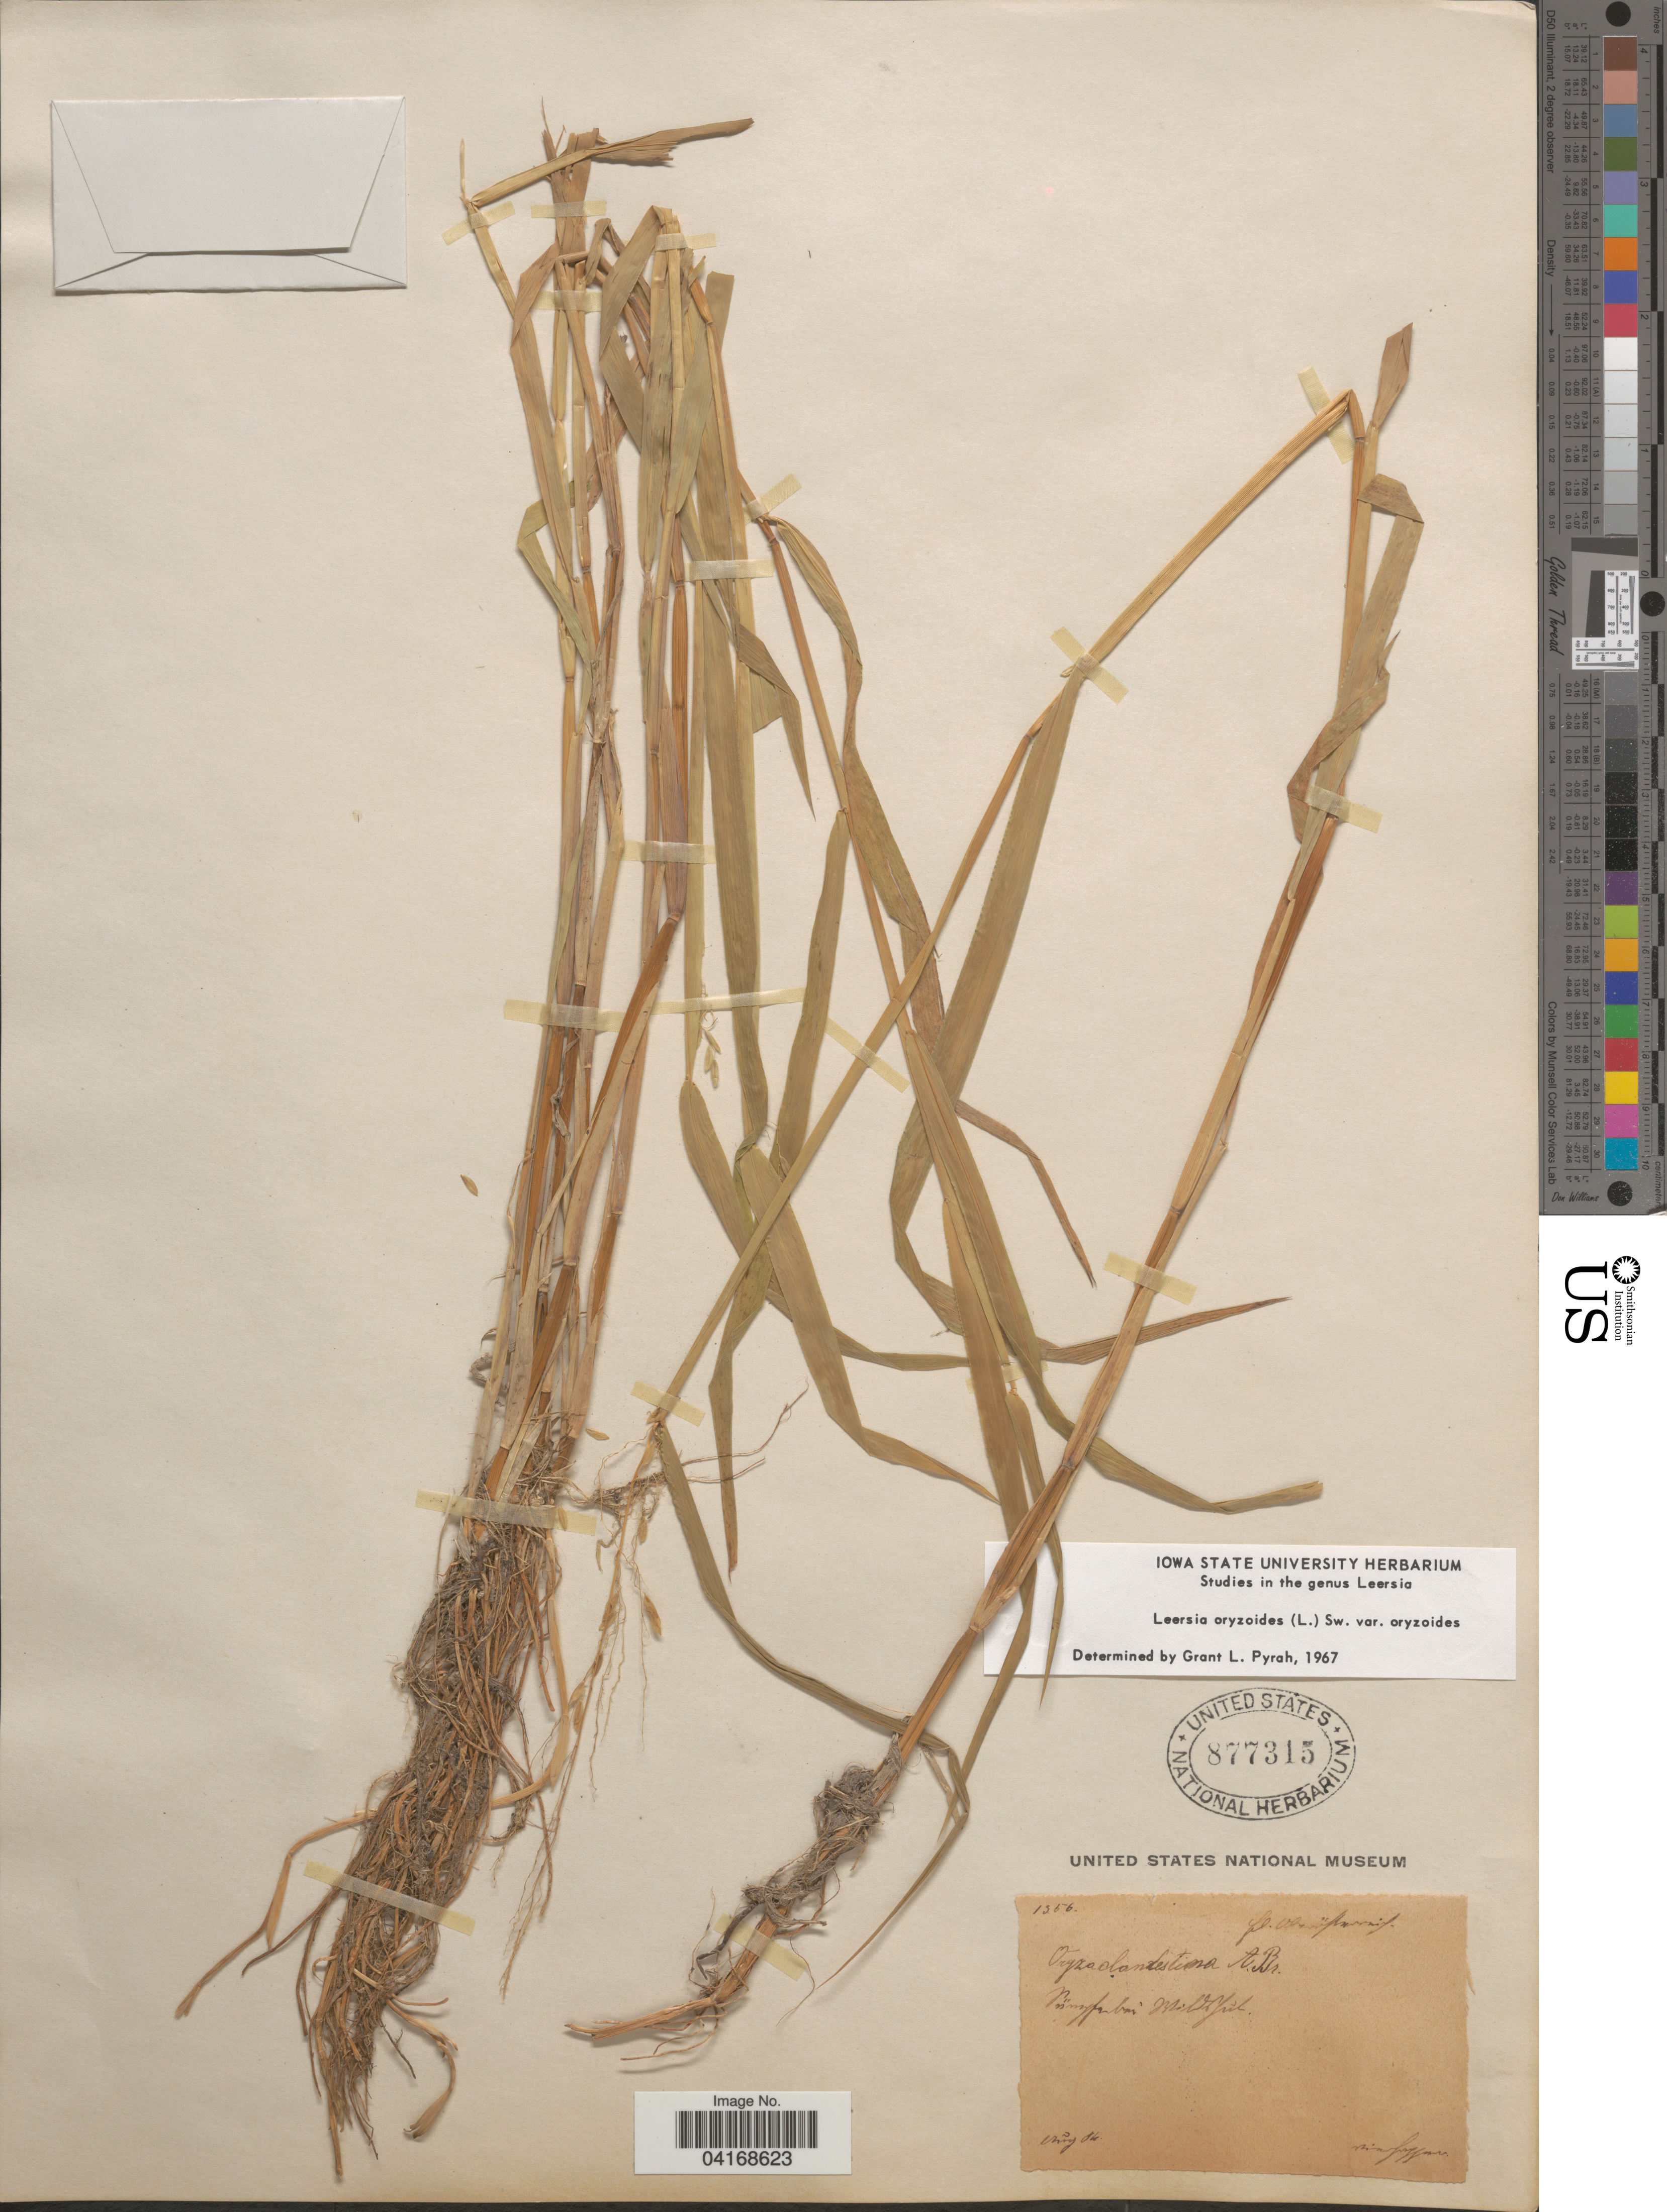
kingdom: Plantae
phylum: Tracheophyta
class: Liliopsida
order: Poales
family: Poaceae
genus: Leersia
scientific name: Leersia oryzoides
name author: (L.) Sw.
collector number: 1356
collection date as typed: Transcribed d/m/y: /8/84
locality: [illegible text].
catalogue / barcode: US 877315